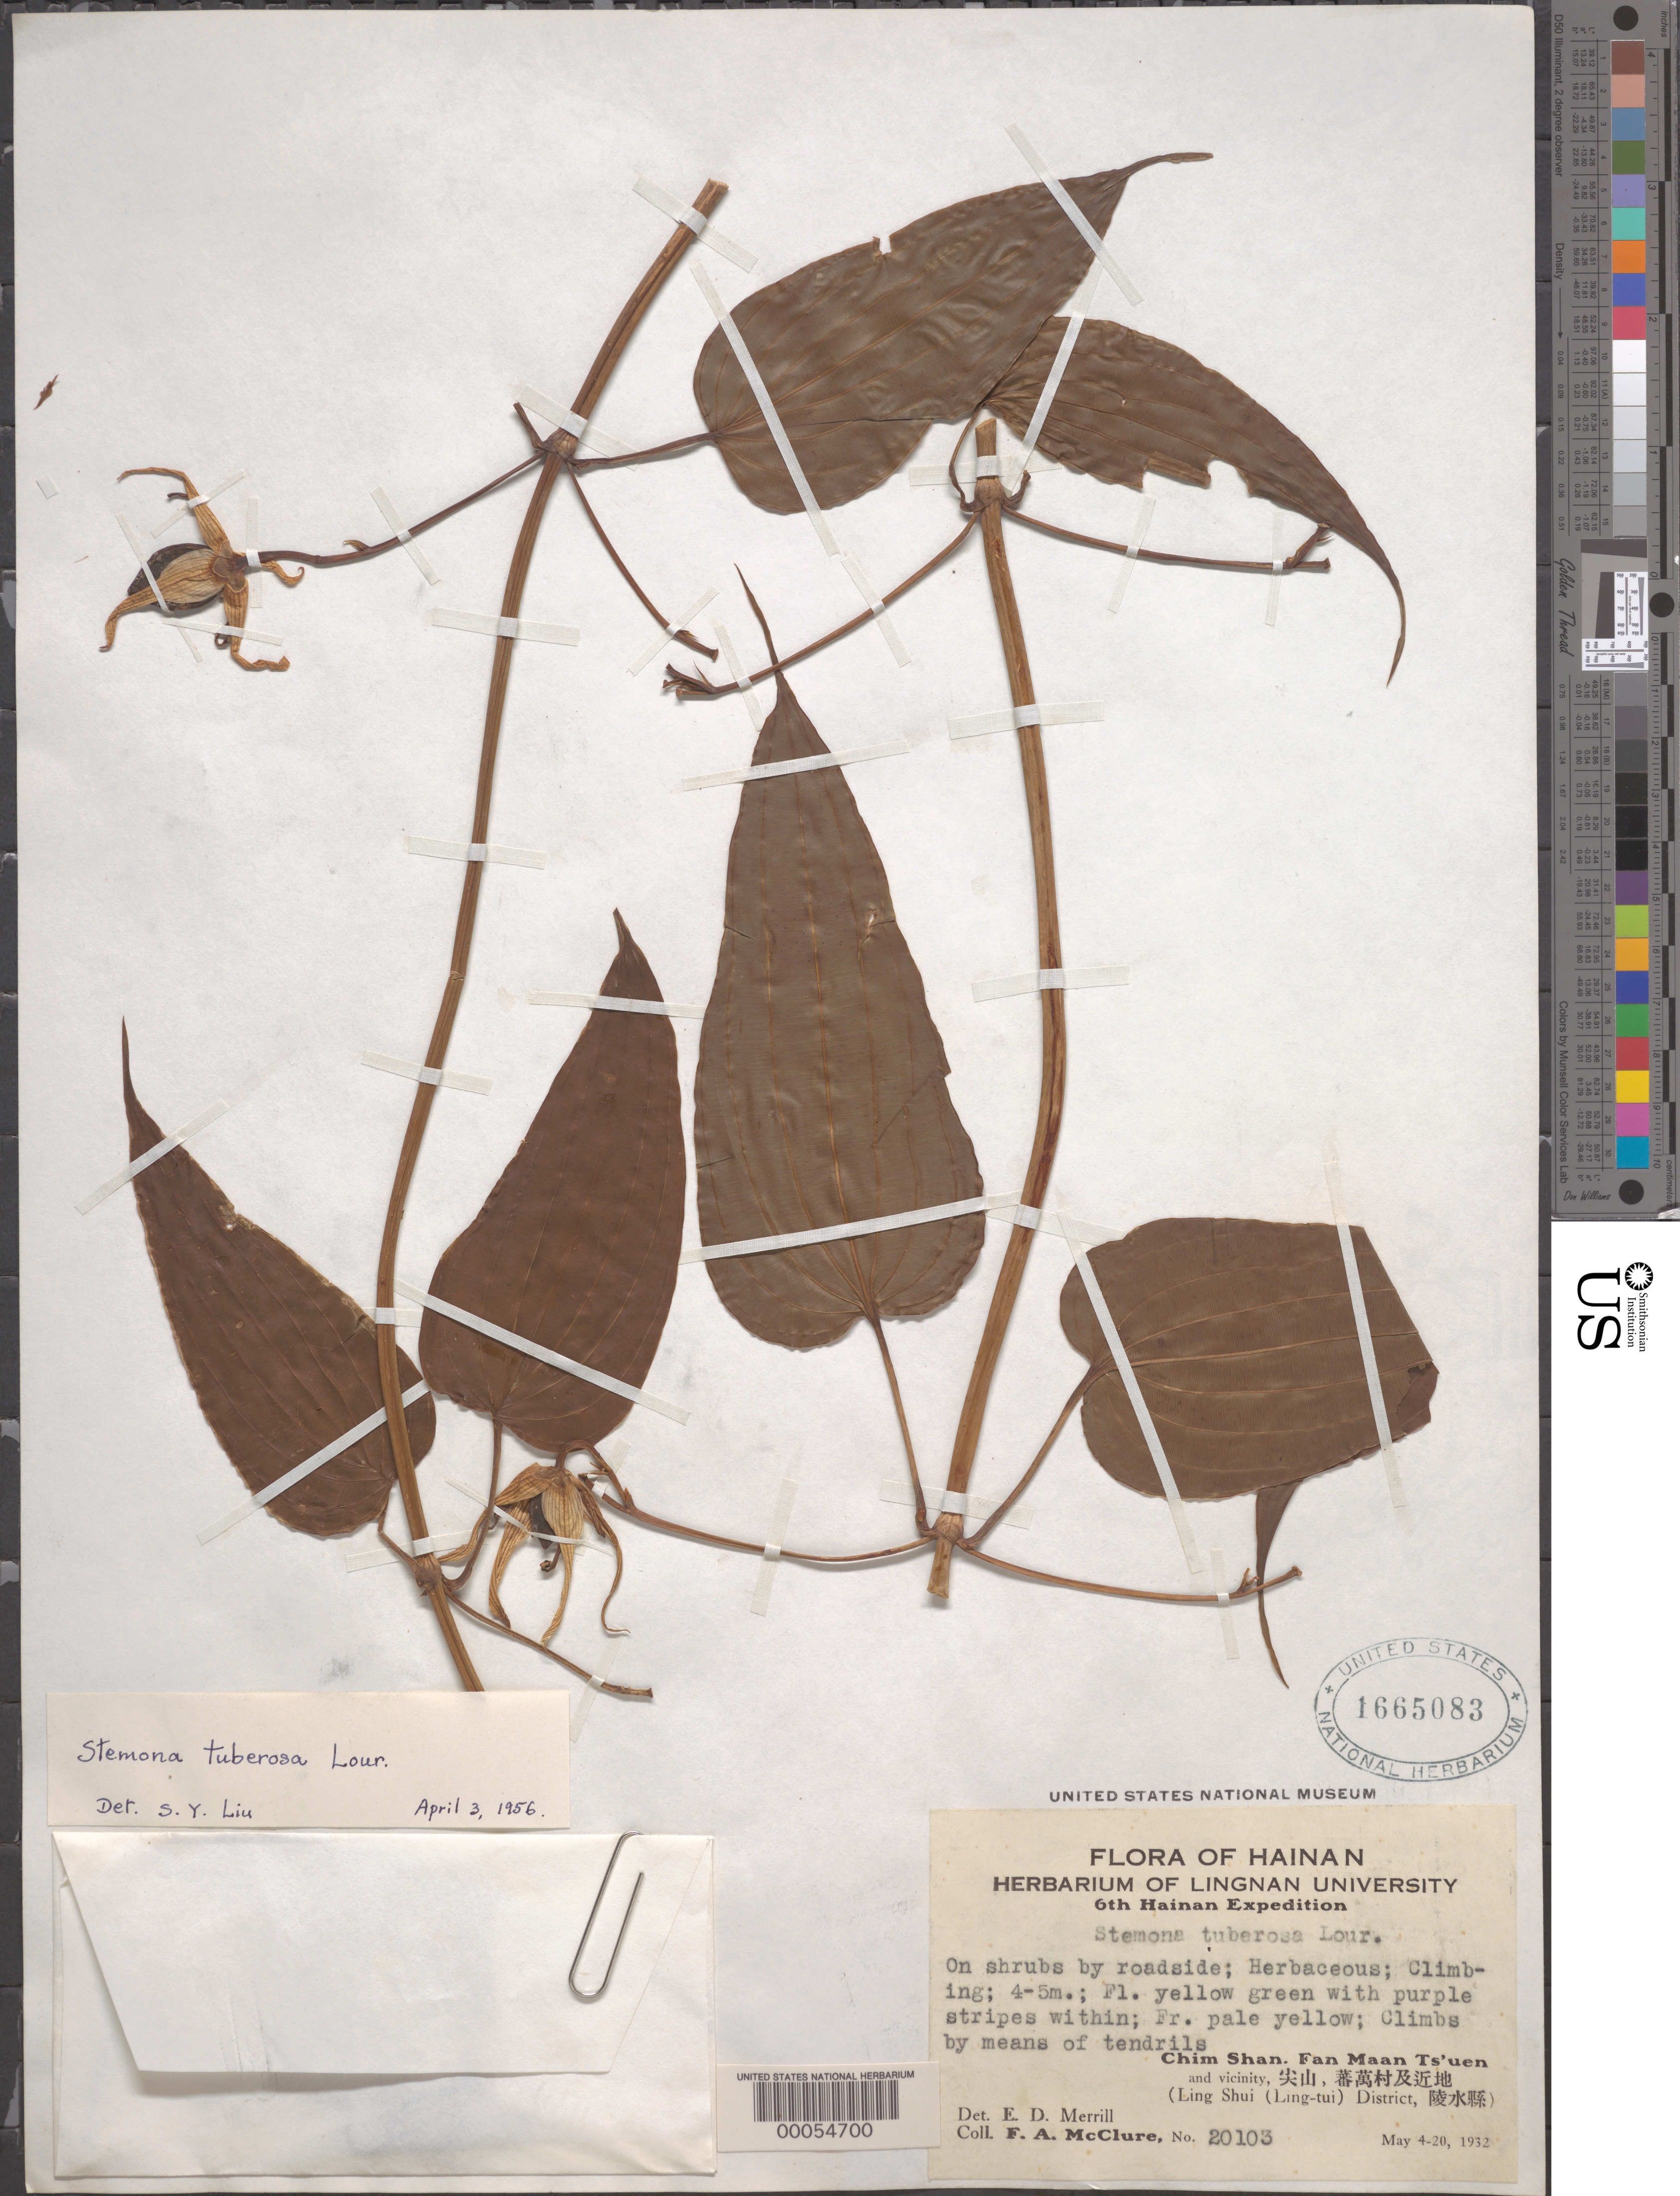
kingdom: Plantae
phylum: Tracheophyta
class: Liliopsida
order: Pandanales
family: Stemonaceae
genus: Stemona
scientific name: Stemona tuberosa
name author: Lour.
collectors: F. A. McClure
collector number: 20103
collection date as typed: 04 May 1932 to 20 May 1932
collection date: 1932-05-04/1932-05-20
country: China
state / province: Hainan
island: Hainan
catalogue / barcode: US 1665083